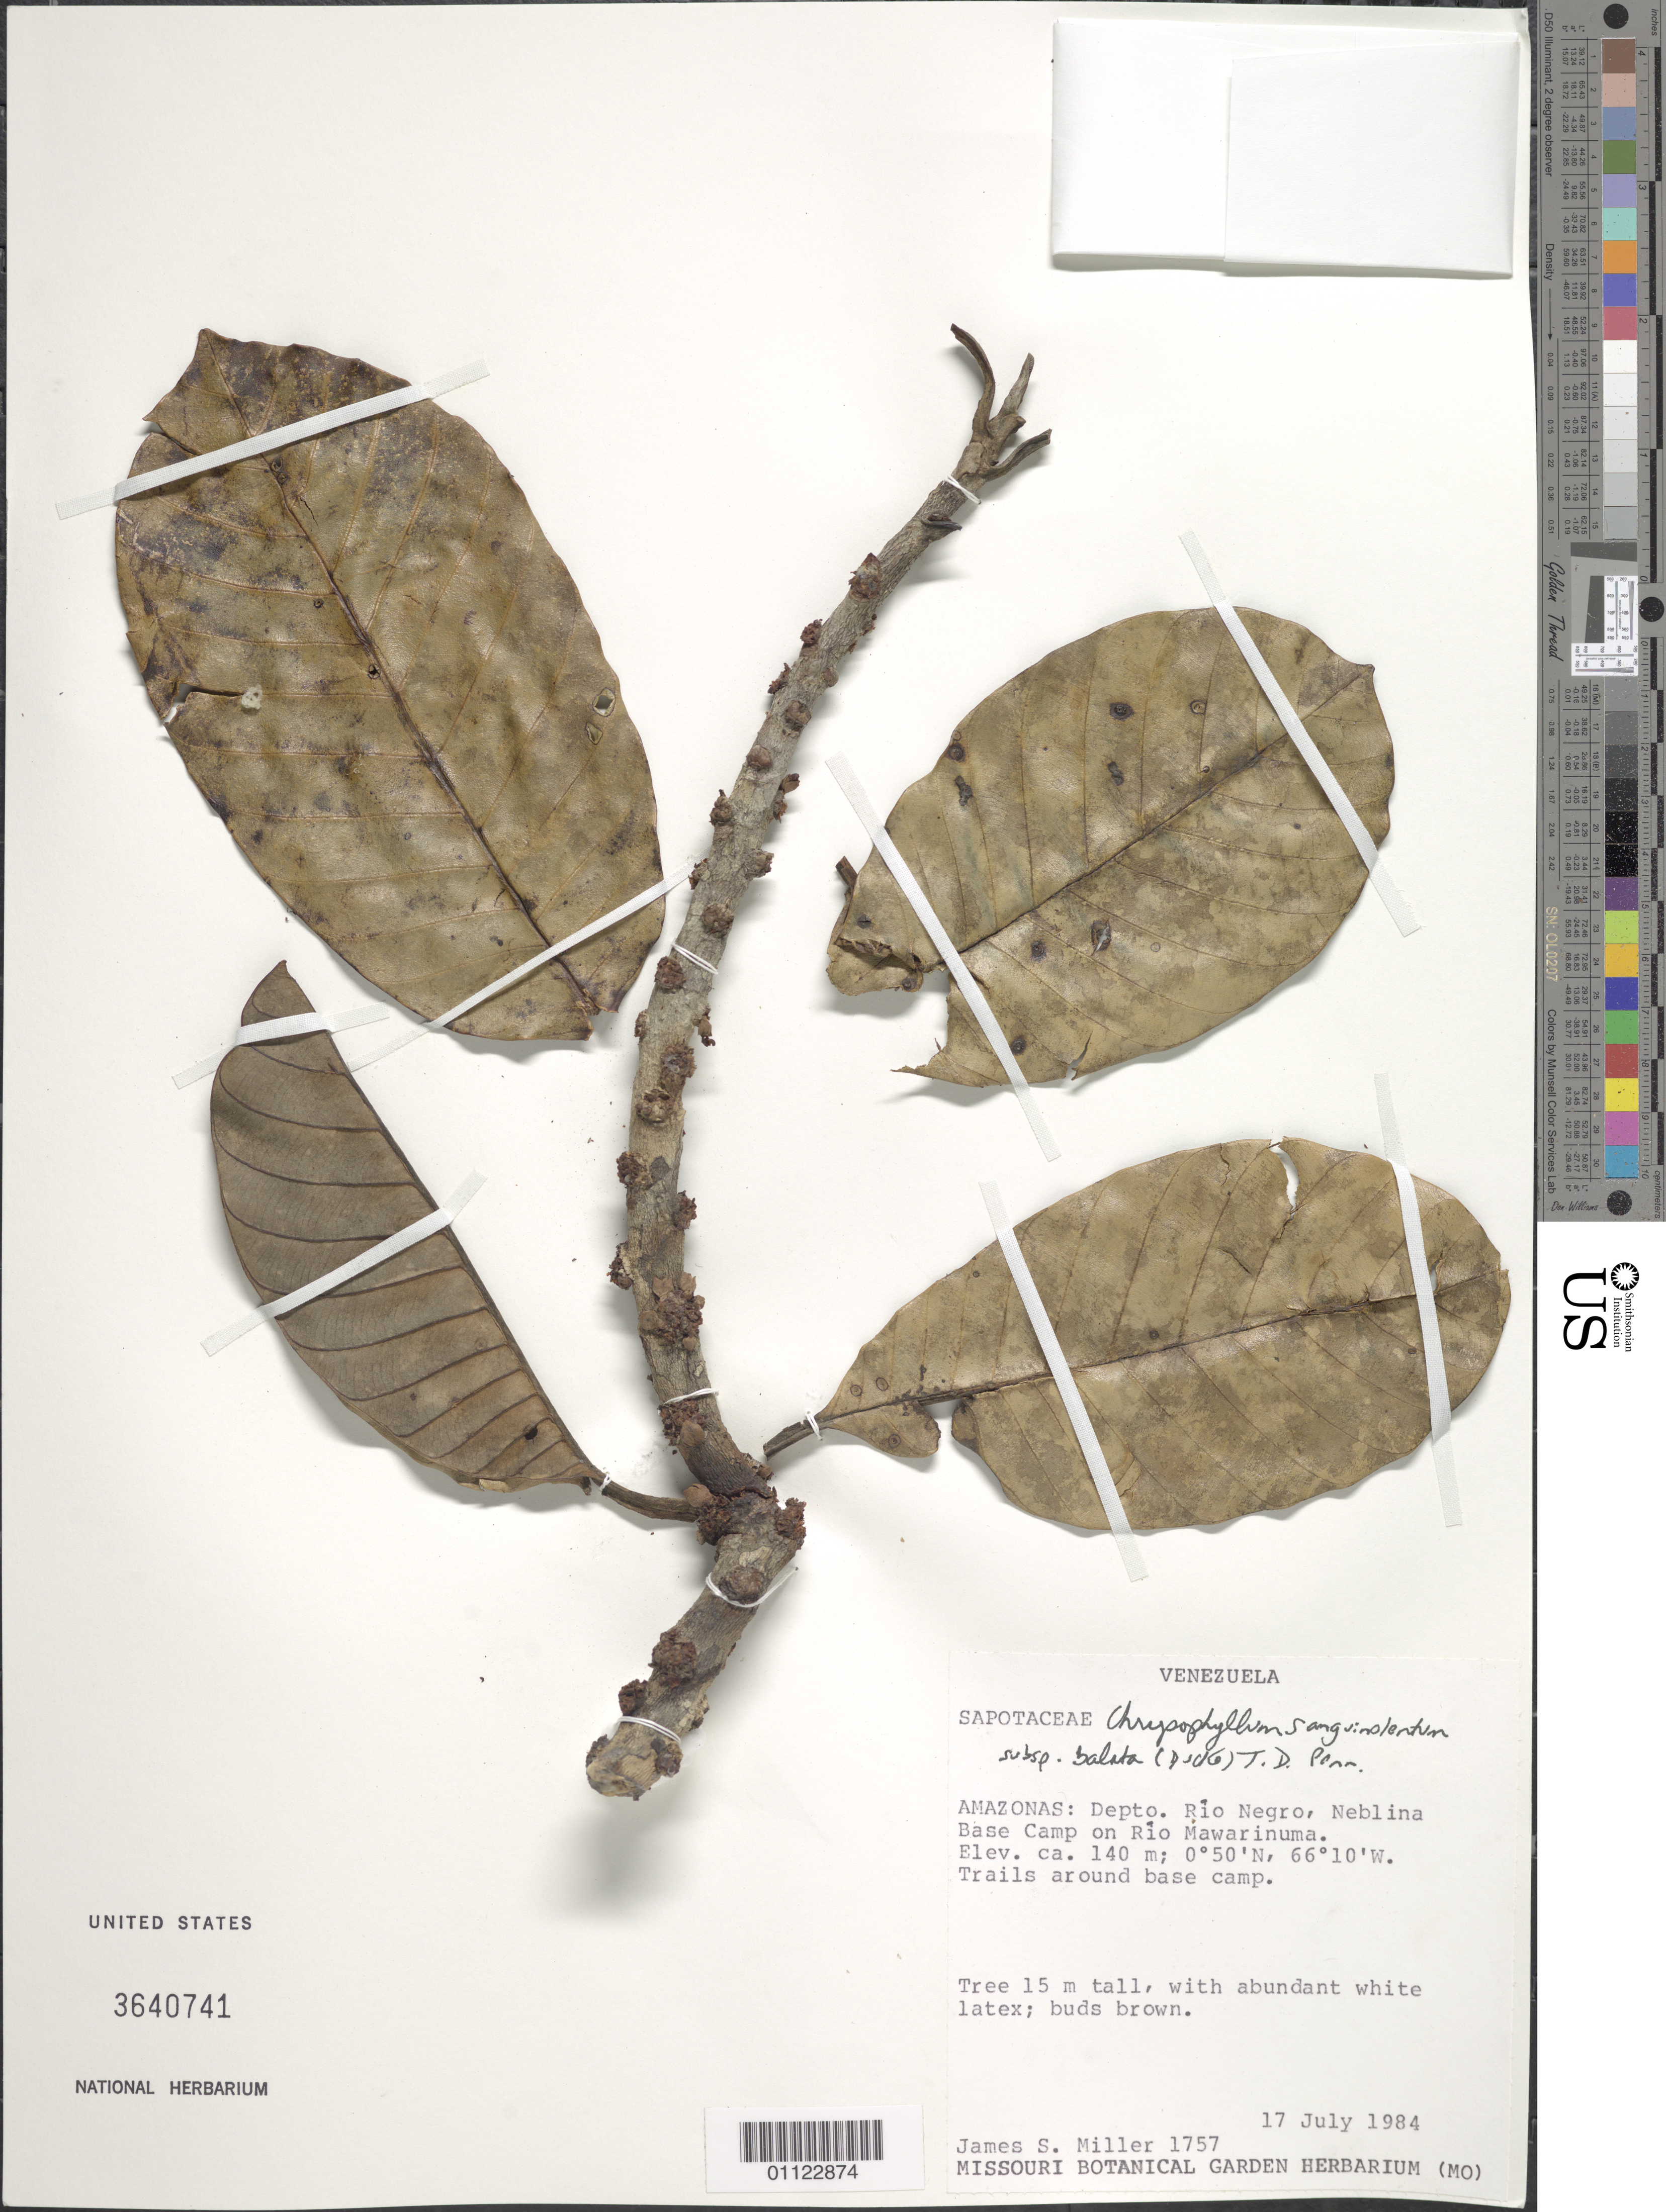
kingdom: Plantae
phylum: Tracheophyta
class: Magnoliopsida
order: Ericales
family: Sapotaceae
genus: Chrysophyllum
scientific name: Chrysophyllum sanguinolentum subsp. balata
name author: (Pierre) Baehni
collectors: J. S. Miller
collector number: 1757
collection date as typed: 17-Jul-84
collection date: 1984-07-17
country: Venezuela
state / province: Amazonas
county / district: Río Negro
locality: Neblina Base Camp on Río Mawarinuma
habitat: Trails around base camp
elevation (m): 140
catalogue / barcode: US 3640741